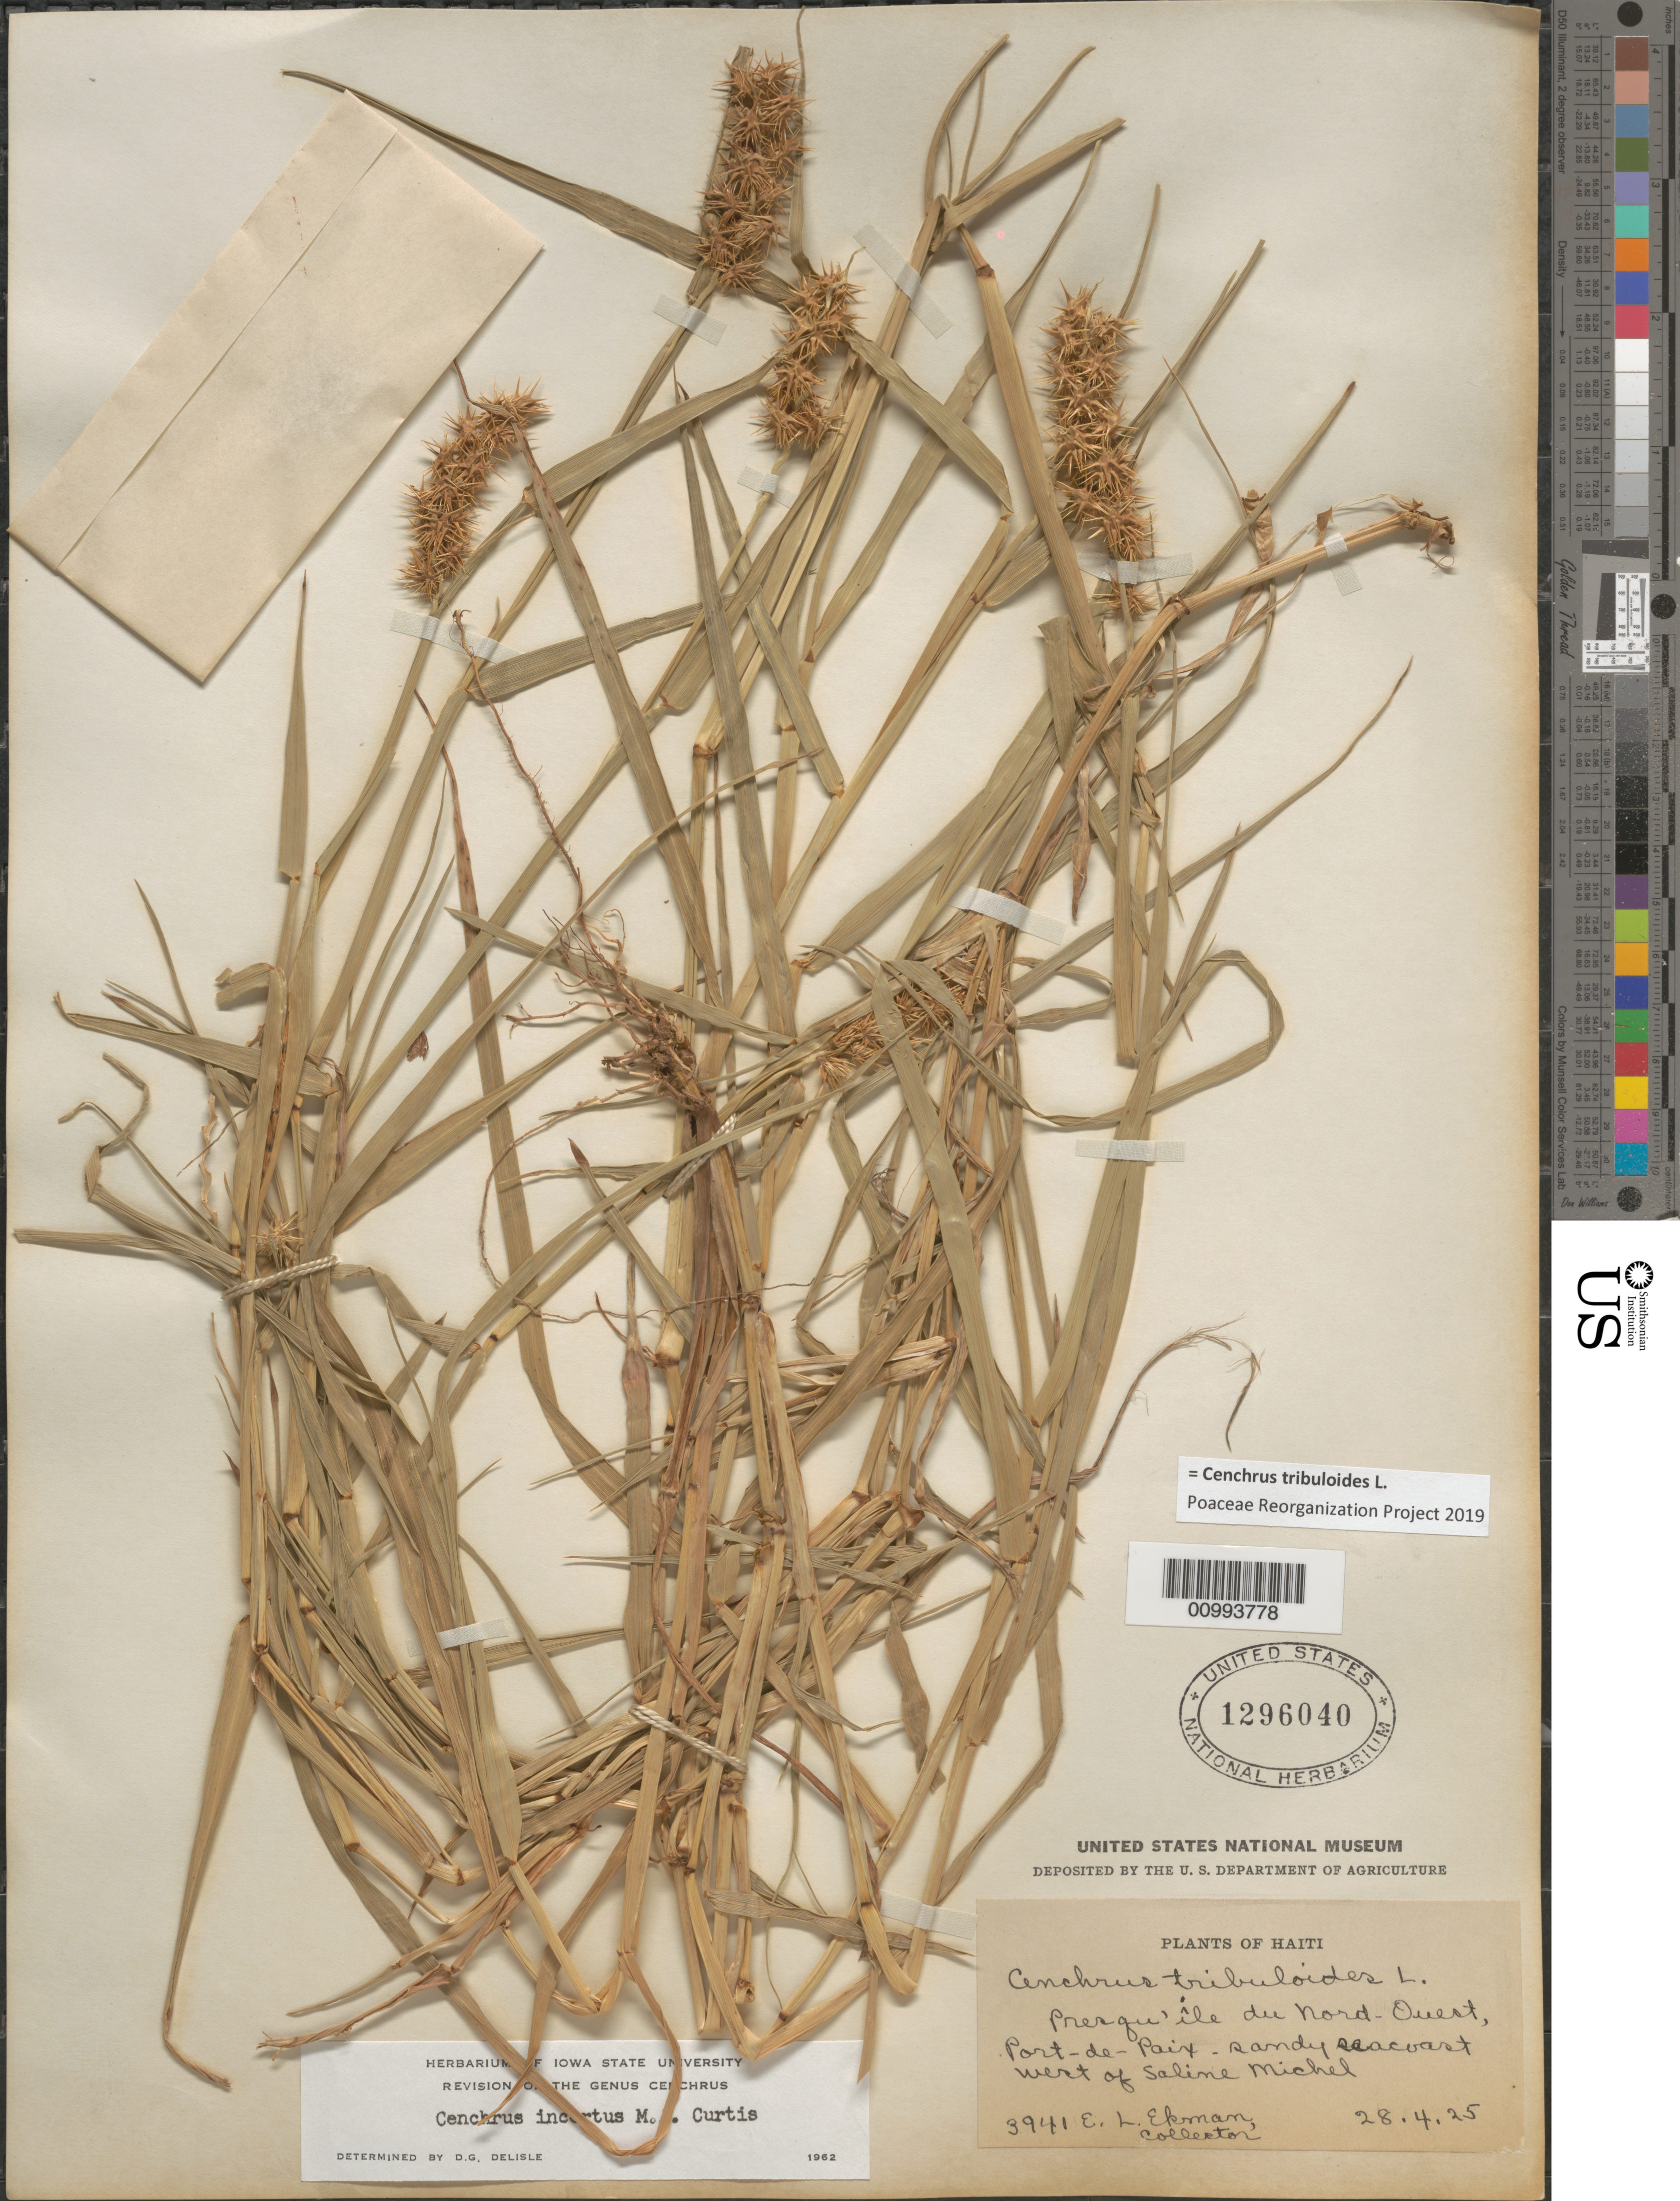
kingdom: Plantae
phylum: Tracheophyta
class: Liliopsida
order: Poales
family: Poaceae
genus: Cenchrus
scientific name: Cenchrus tribuloides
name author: L.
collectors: E. L. Ekman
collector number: H 3941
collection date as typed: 28 Apr 1925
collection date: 1925-04-28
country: Haiti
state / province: Nord-Óuest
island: Hispaniola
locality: Port-de-Paix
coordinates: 0 N, 0 E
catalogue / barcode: US 1296040